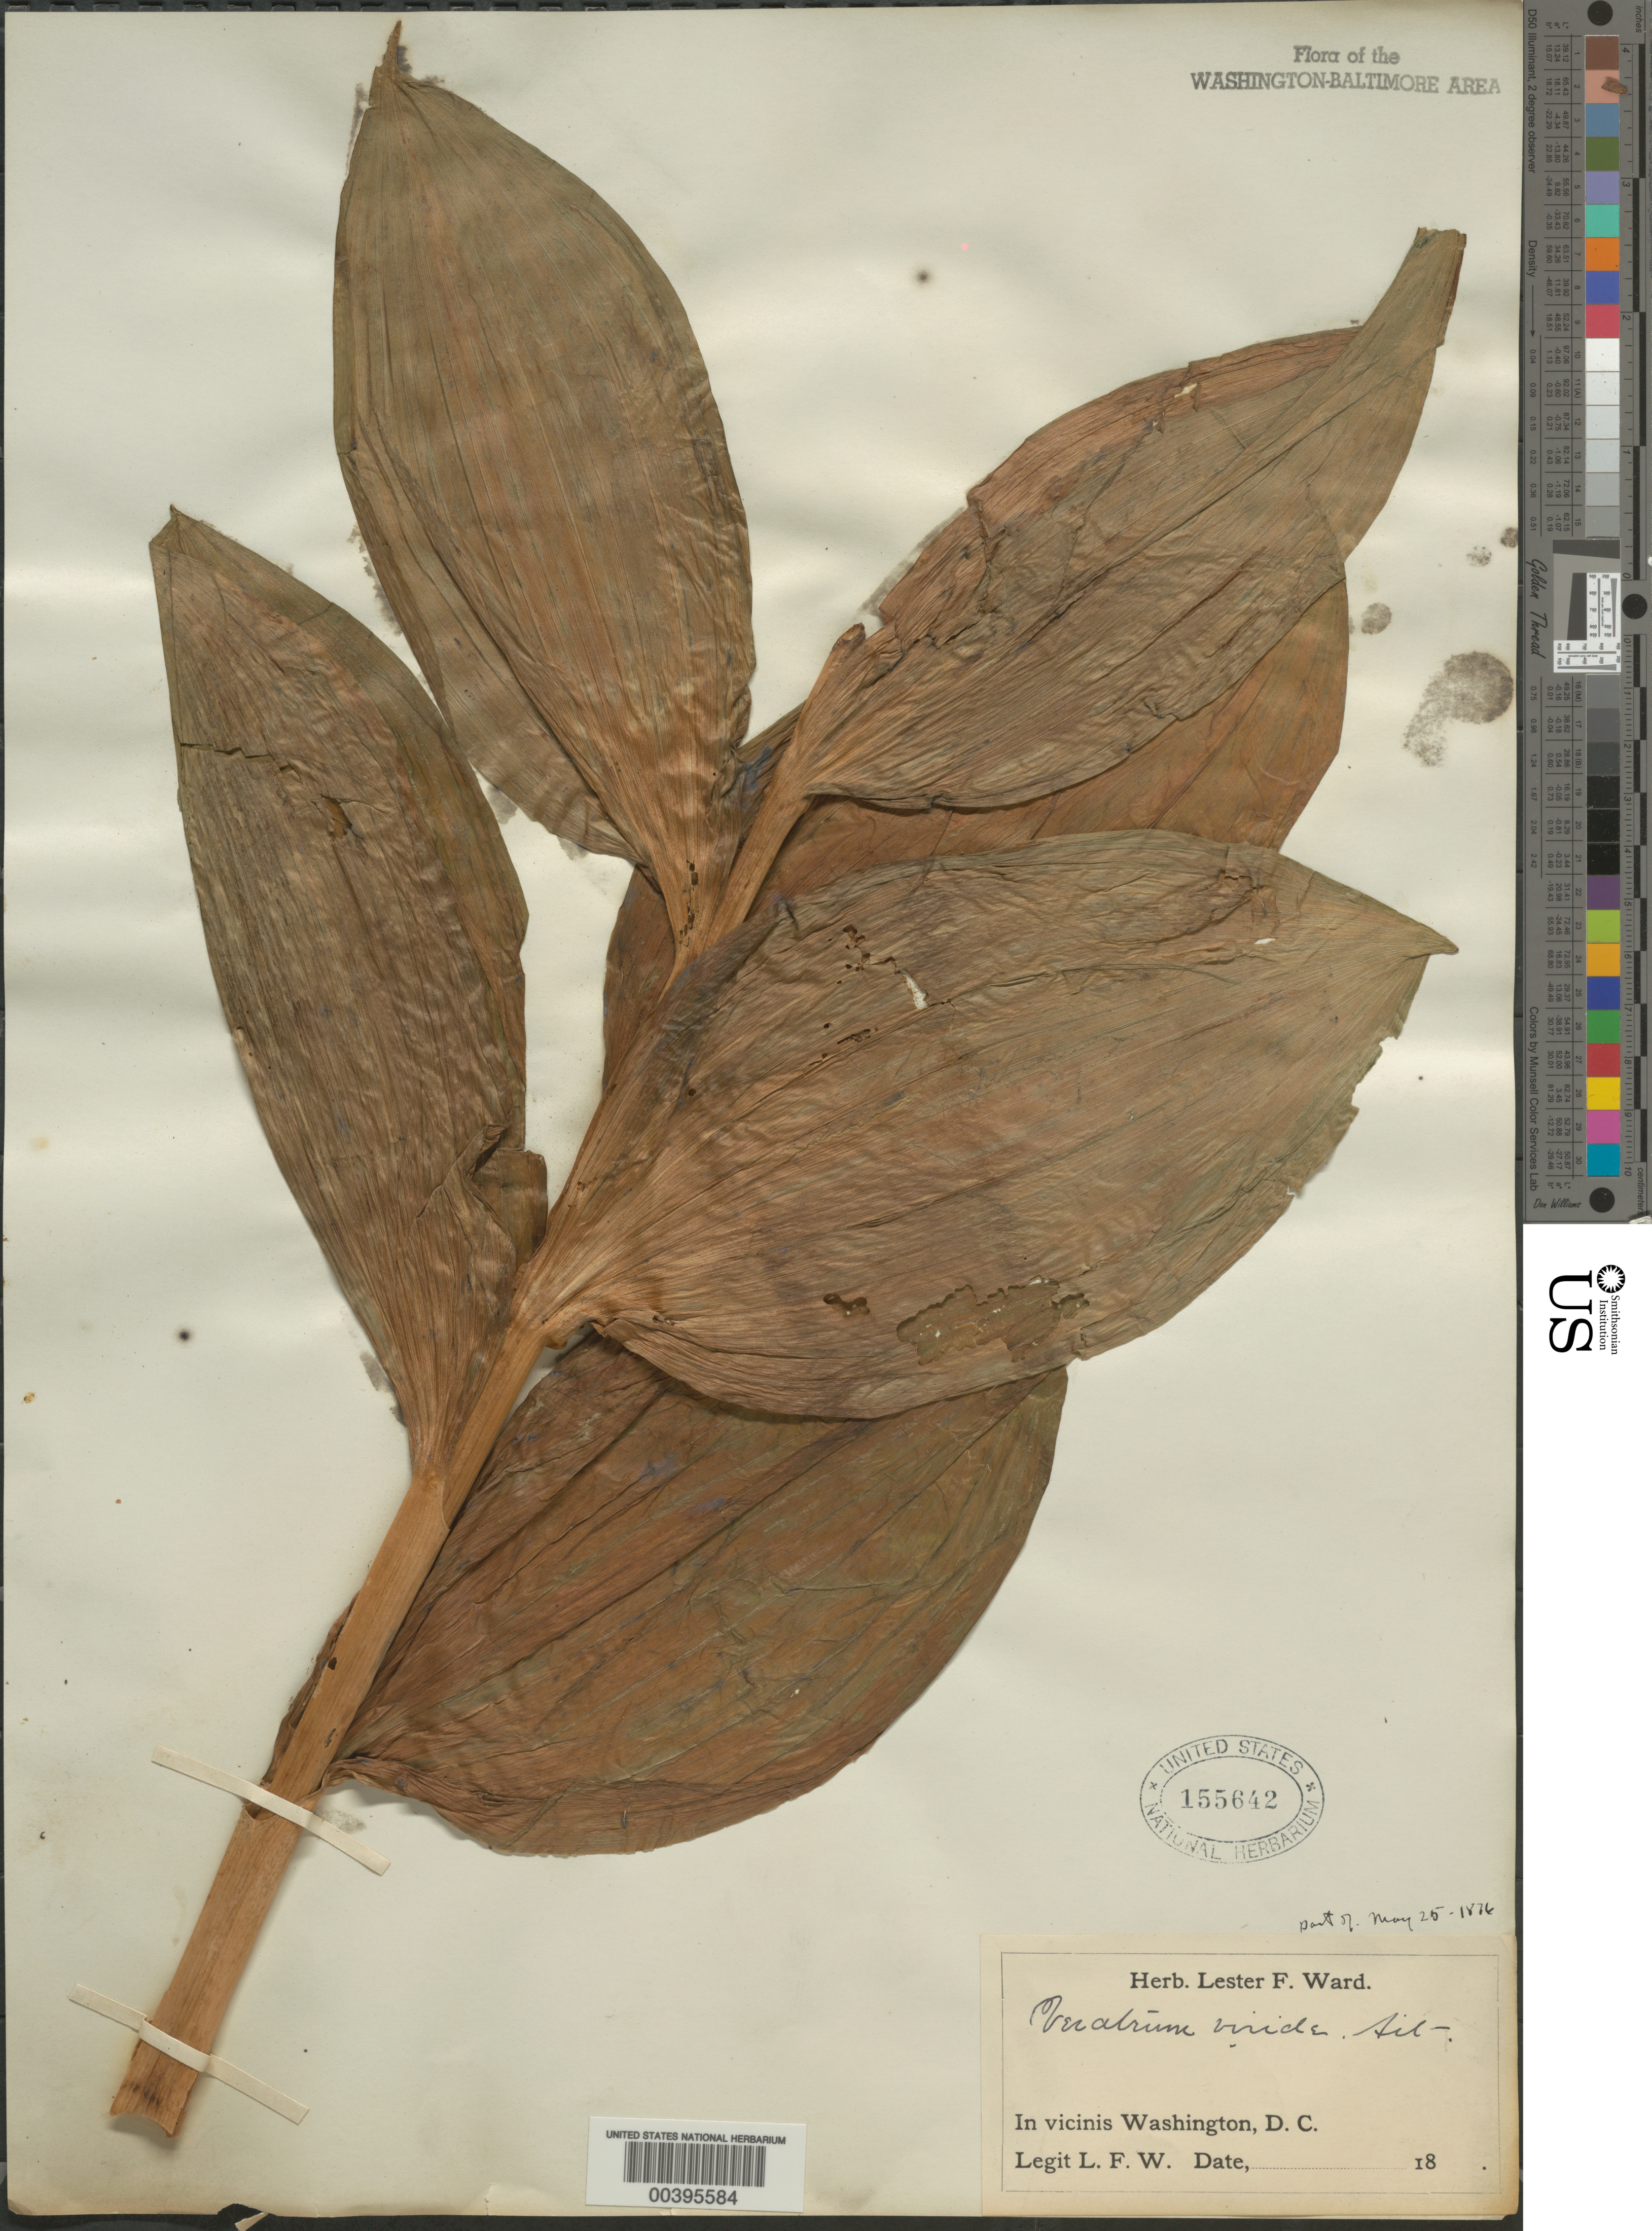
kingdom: Plantae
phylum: Tracheophyta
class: Liliopsida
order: Liliales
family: Melanthiaceae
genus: Veratrum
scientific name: Veratrum viride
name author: Aiton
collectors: L. F. Ward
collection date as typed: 25 May 1876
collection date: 1876-05-25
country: United States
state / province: District of Columbia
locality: Vicinity of Washington, DC.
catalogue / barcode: US 155642